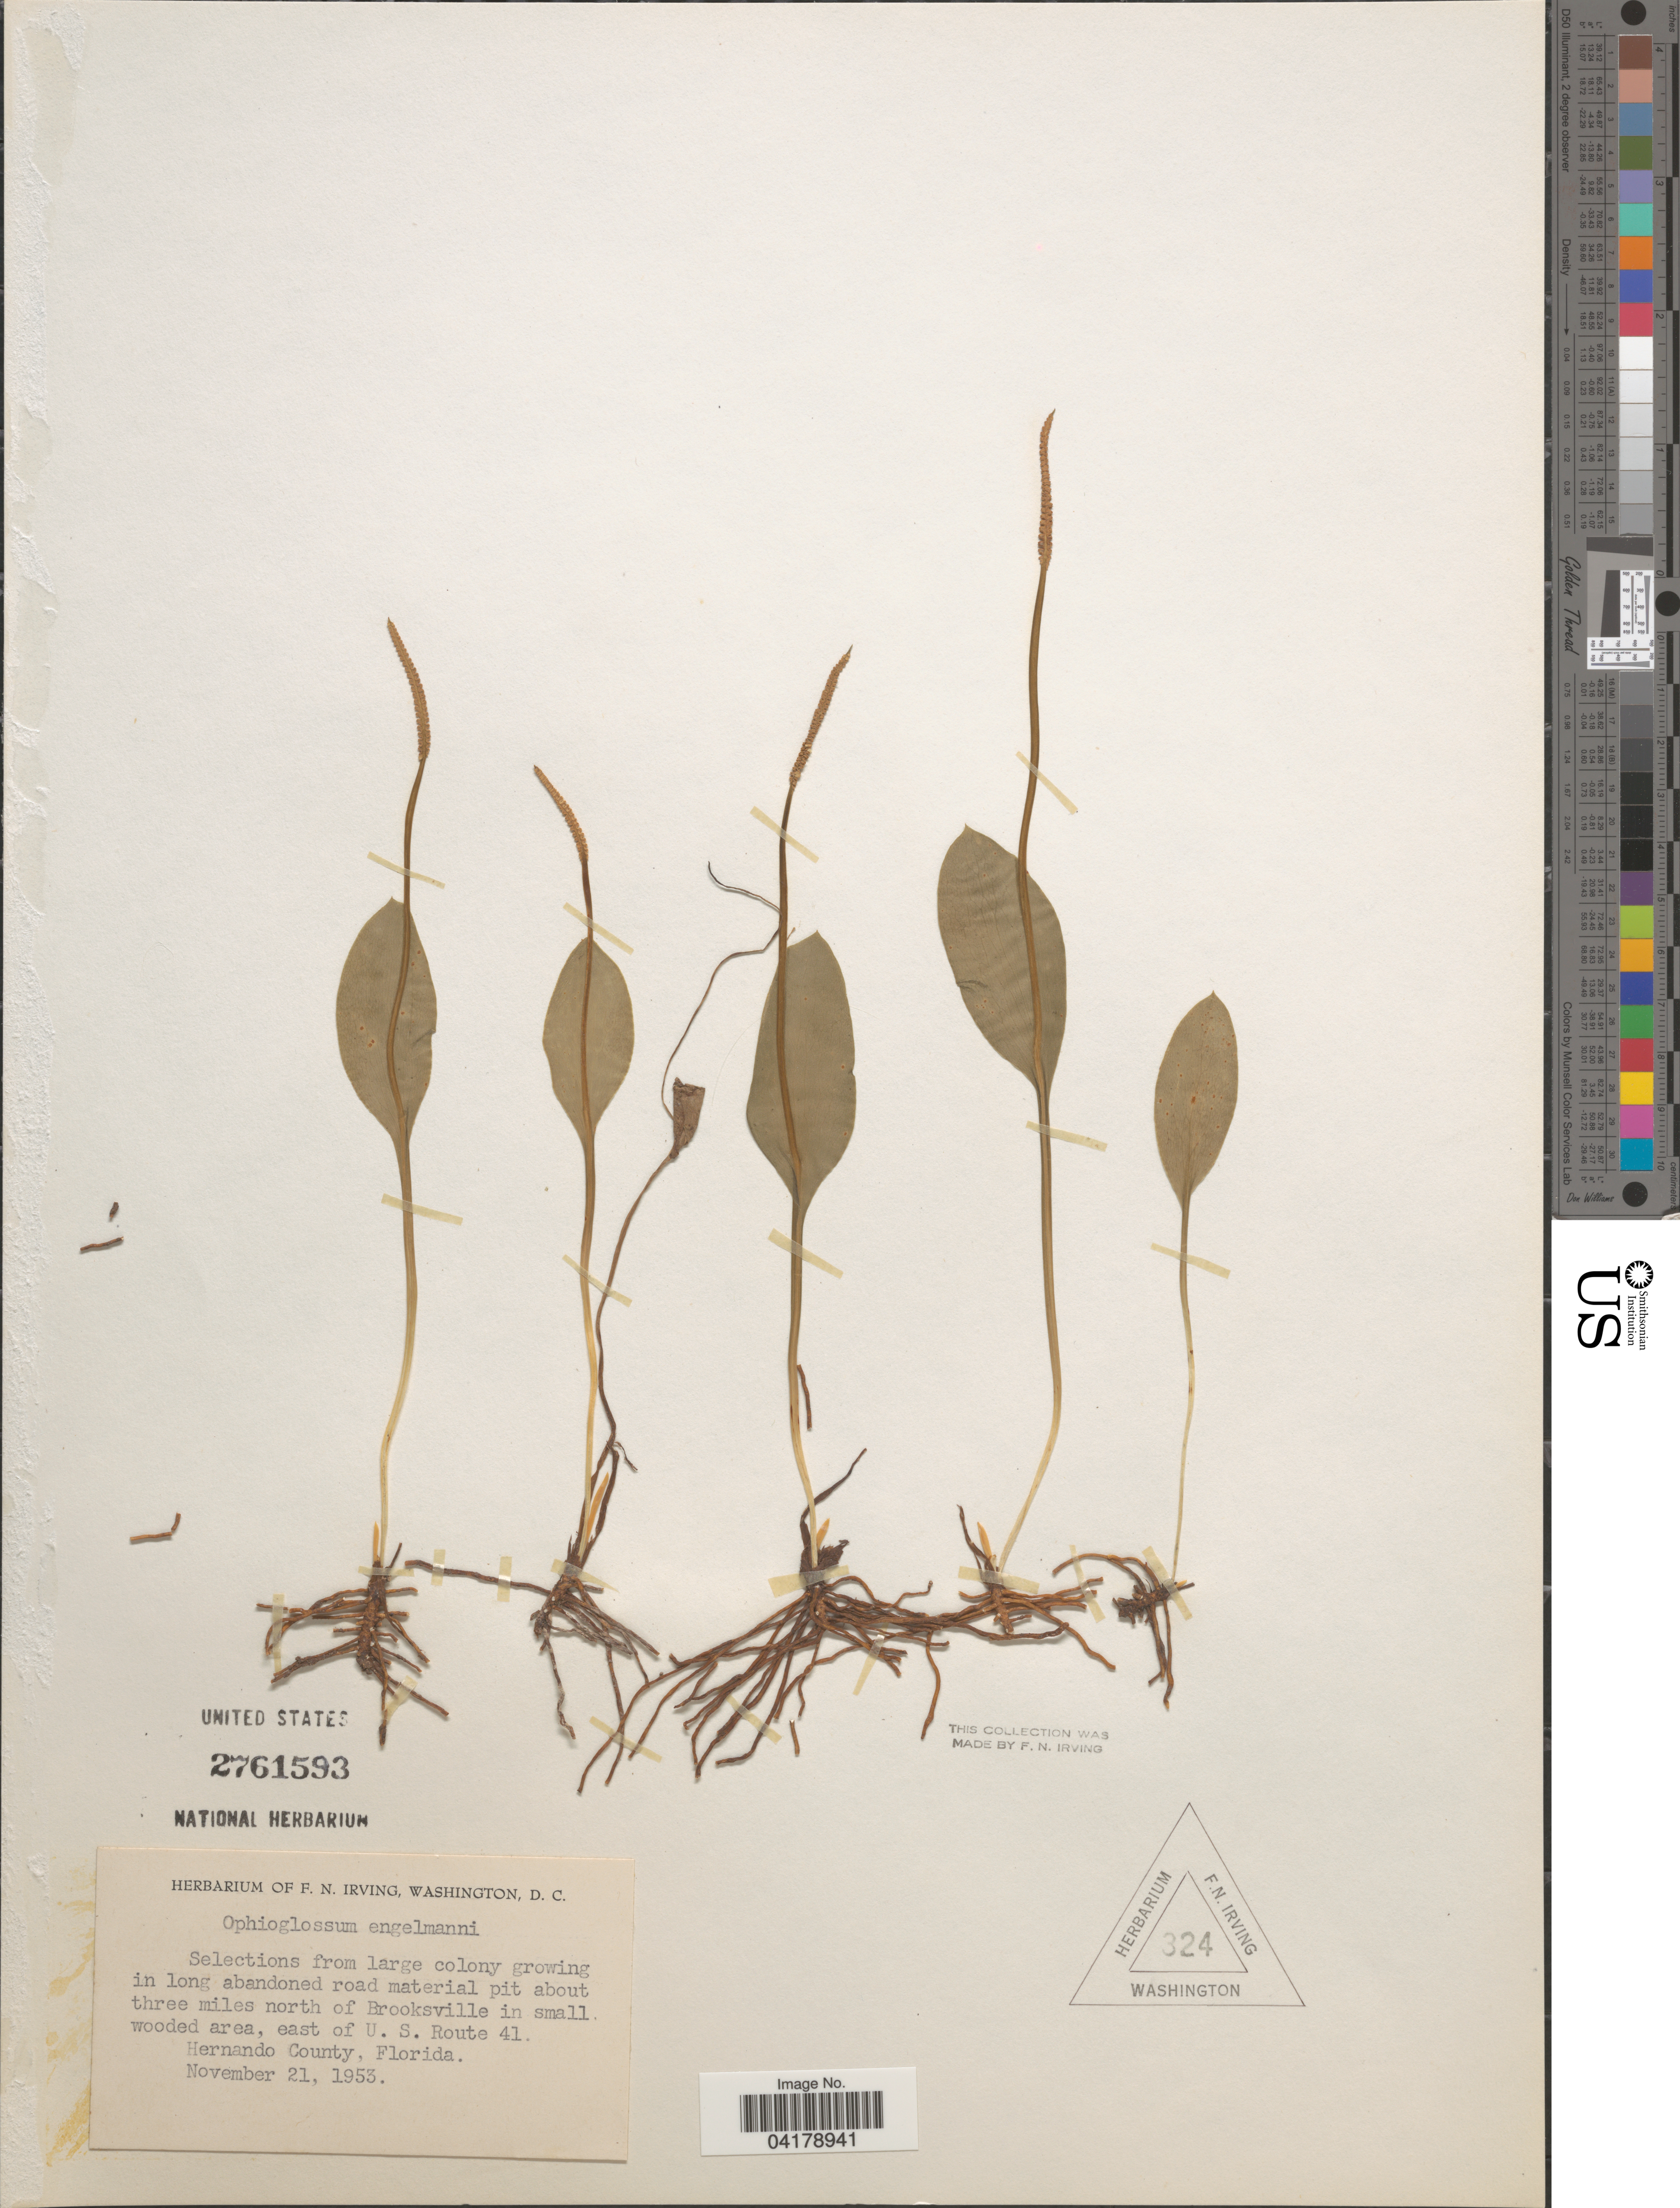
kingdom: Plantae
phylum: Tracheophyta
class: Polypodiopsida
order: Ophioglossales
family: Ophioglossaceae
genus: Ophioglossum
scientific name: Ophioglossum engelmannii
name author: Prantl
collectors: ex herb. F.N. Irving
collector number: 324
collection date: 1953-11-21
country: United States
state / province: Florida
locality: Selections from large colony growing in long abandoned road material pit about three miles north of Brooksville in small wooded area, east of U. S. Route 41. Hernando County.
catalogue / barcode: US 2761593